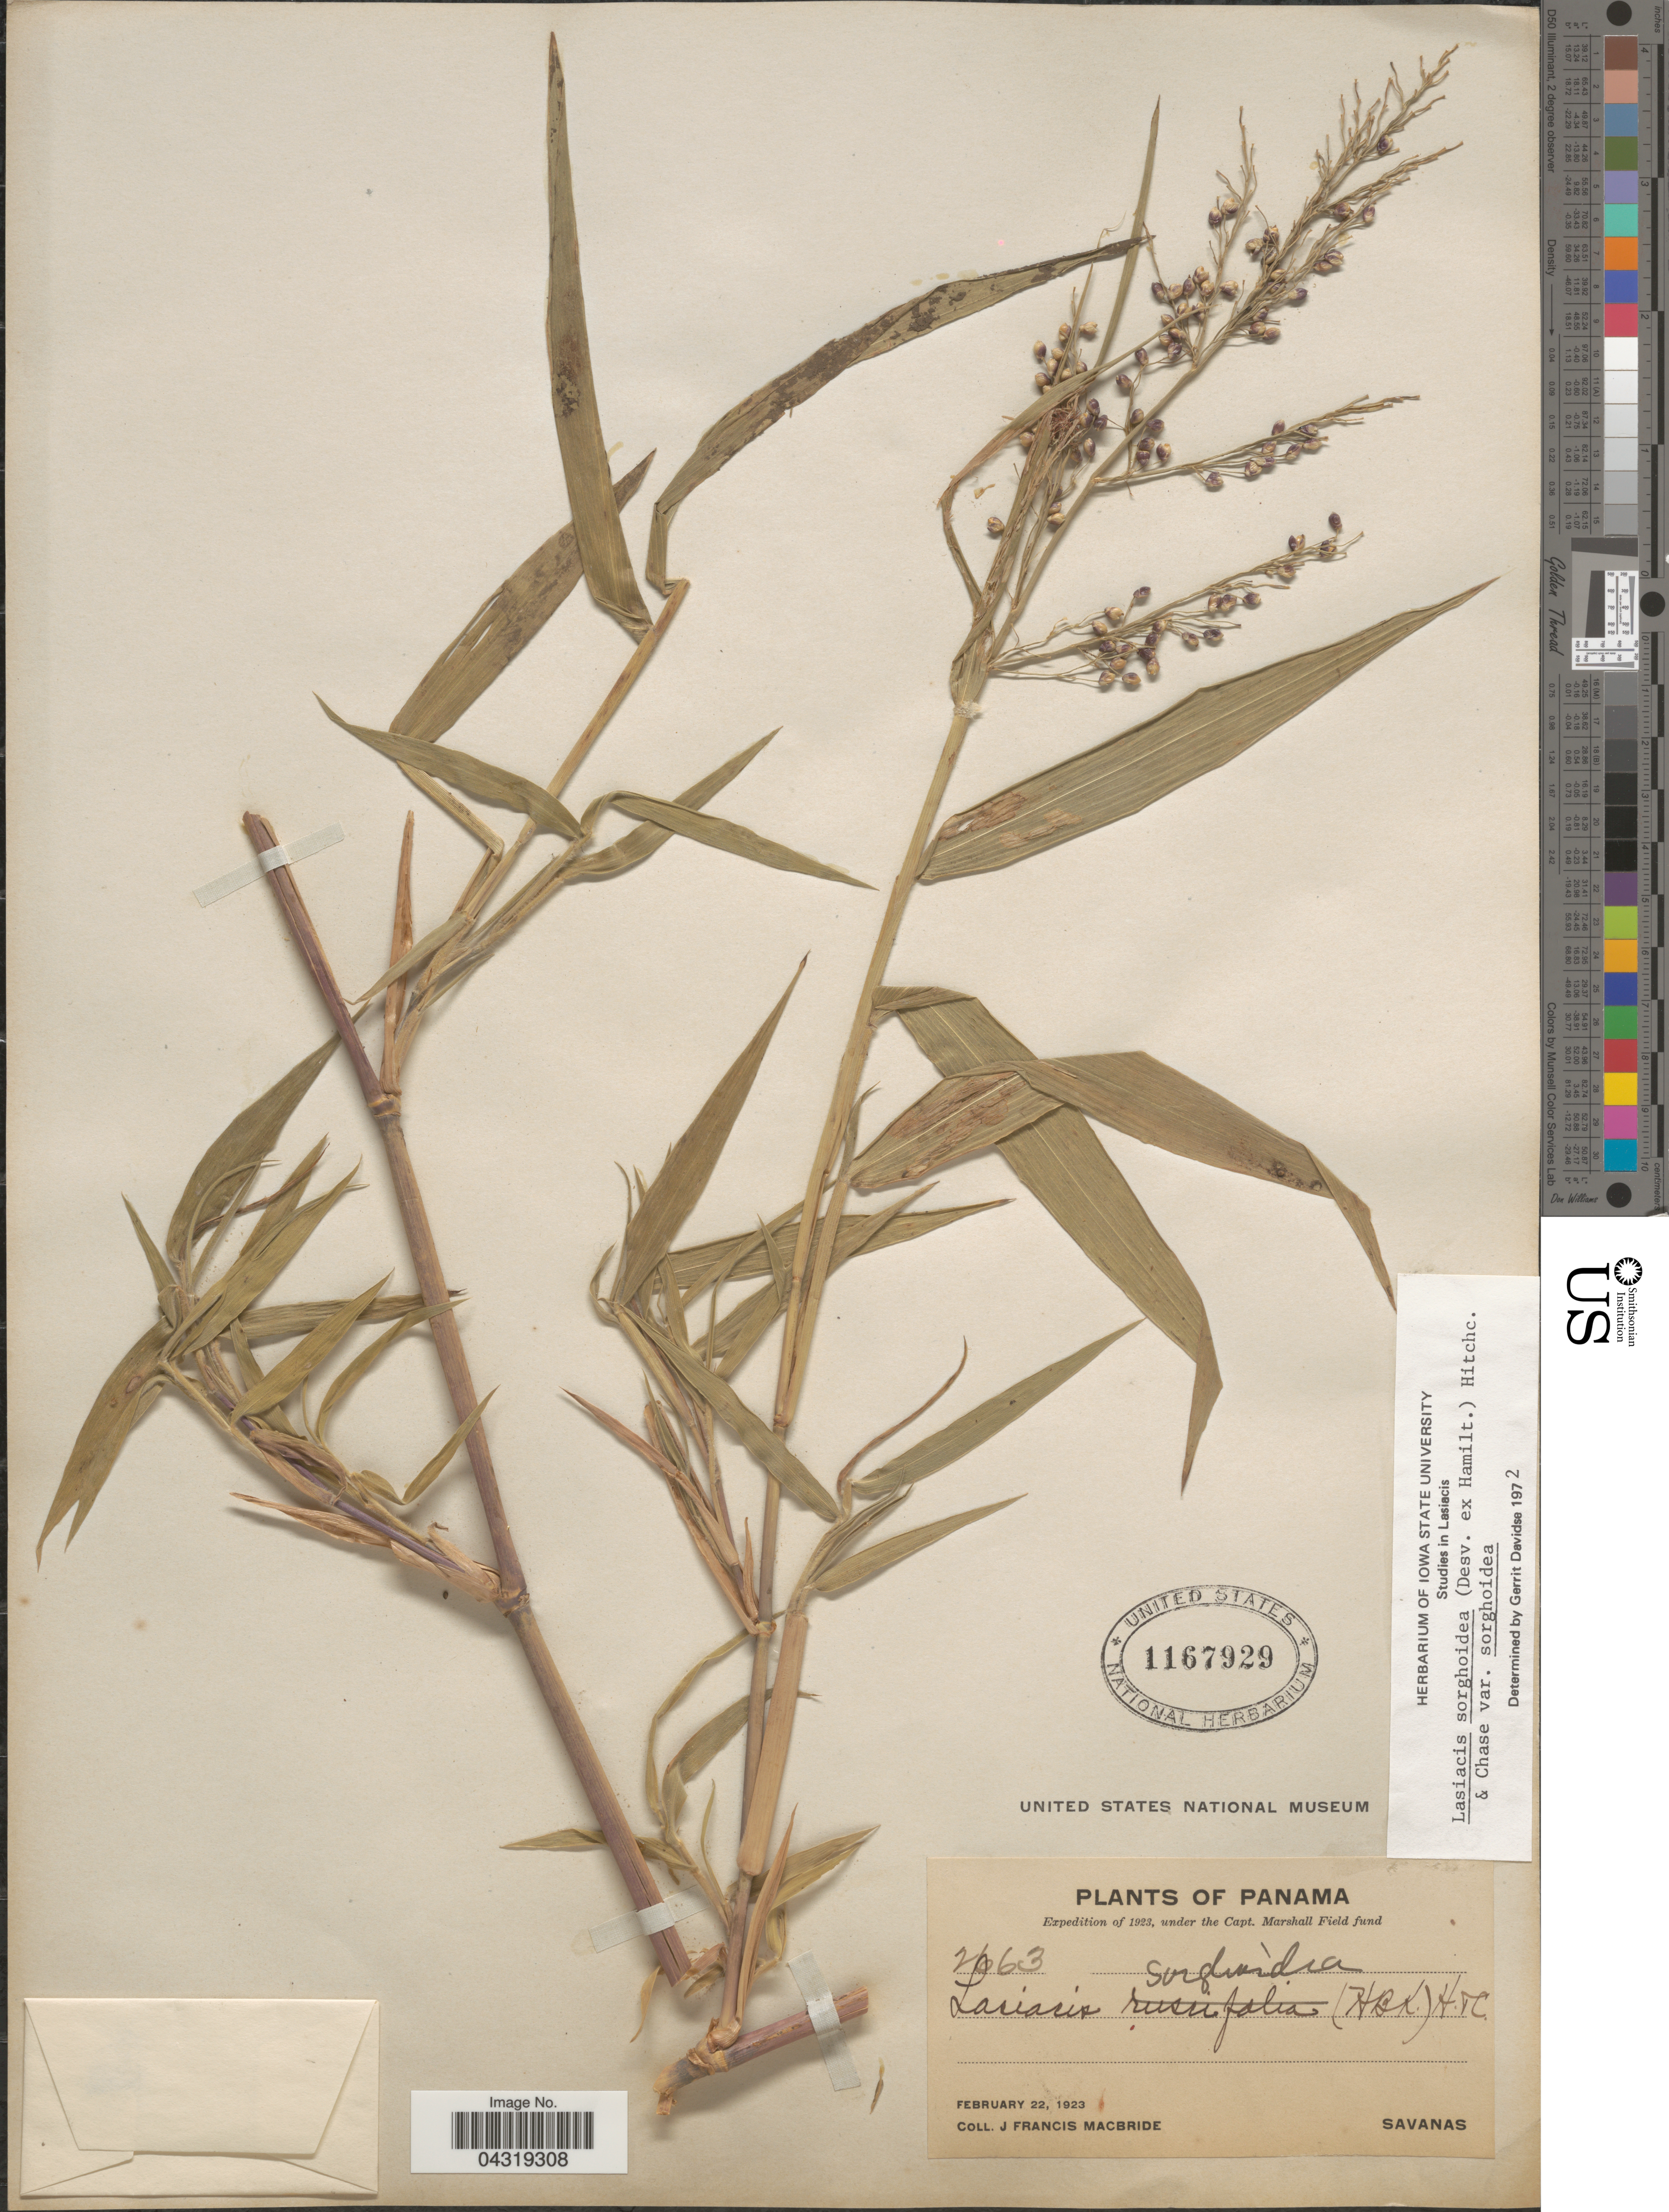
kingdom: Plantae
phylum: Tracheophyta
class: Liliopsida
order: Poales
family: Poaceae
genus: Lasiacis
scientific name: Lasiacis sorghoidea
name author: (Desv. ex Ham.) Hitchc. & Chase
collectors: J. F. Macbride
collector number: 2663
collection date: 1923-02-22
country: Panama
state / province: Panamá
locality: Expedition of 1923. Savanas.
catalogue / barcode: US 1167929